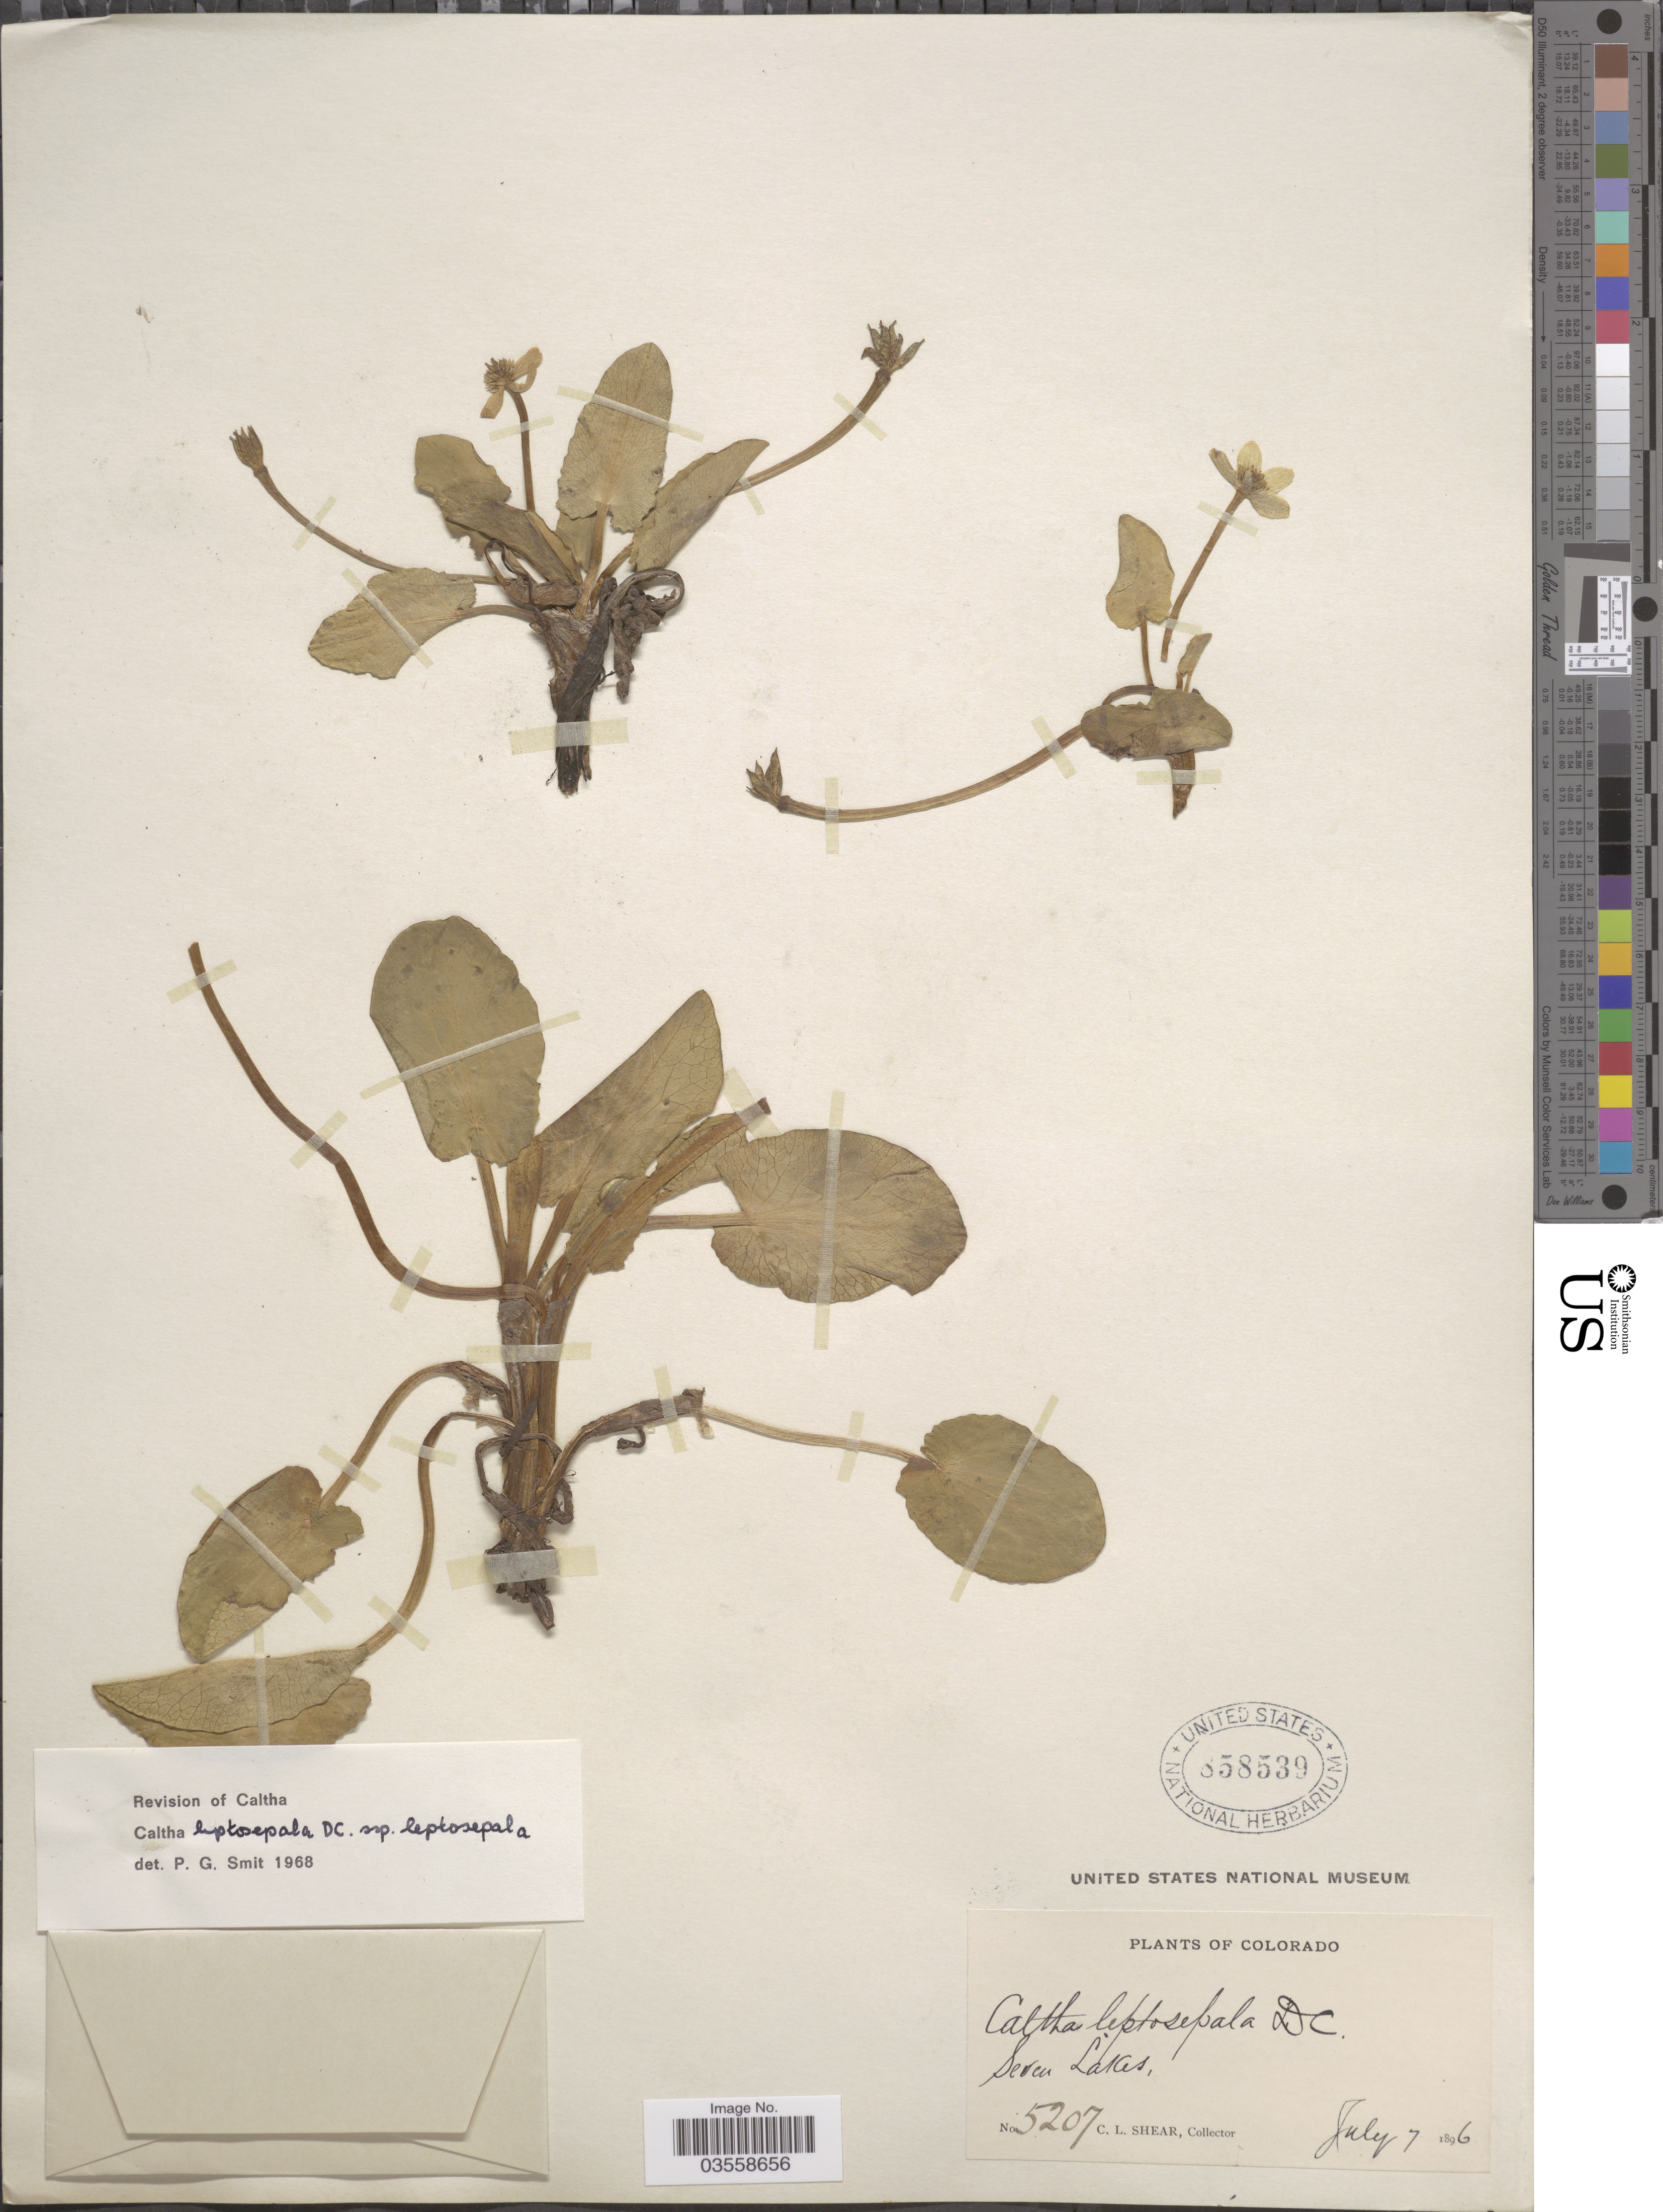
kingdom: Plantae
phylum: Tracheophyta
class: Magnoliopsida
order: Ranunculales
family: Ranunculaceae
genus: Caltha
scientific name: Caltha leptosepala subsp. leptosepala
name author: DC.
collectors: C. L. Shear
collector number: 5207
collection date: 1896-07-07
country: United States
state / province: Colorado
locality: Seven Lakes.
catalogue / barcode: US 858539